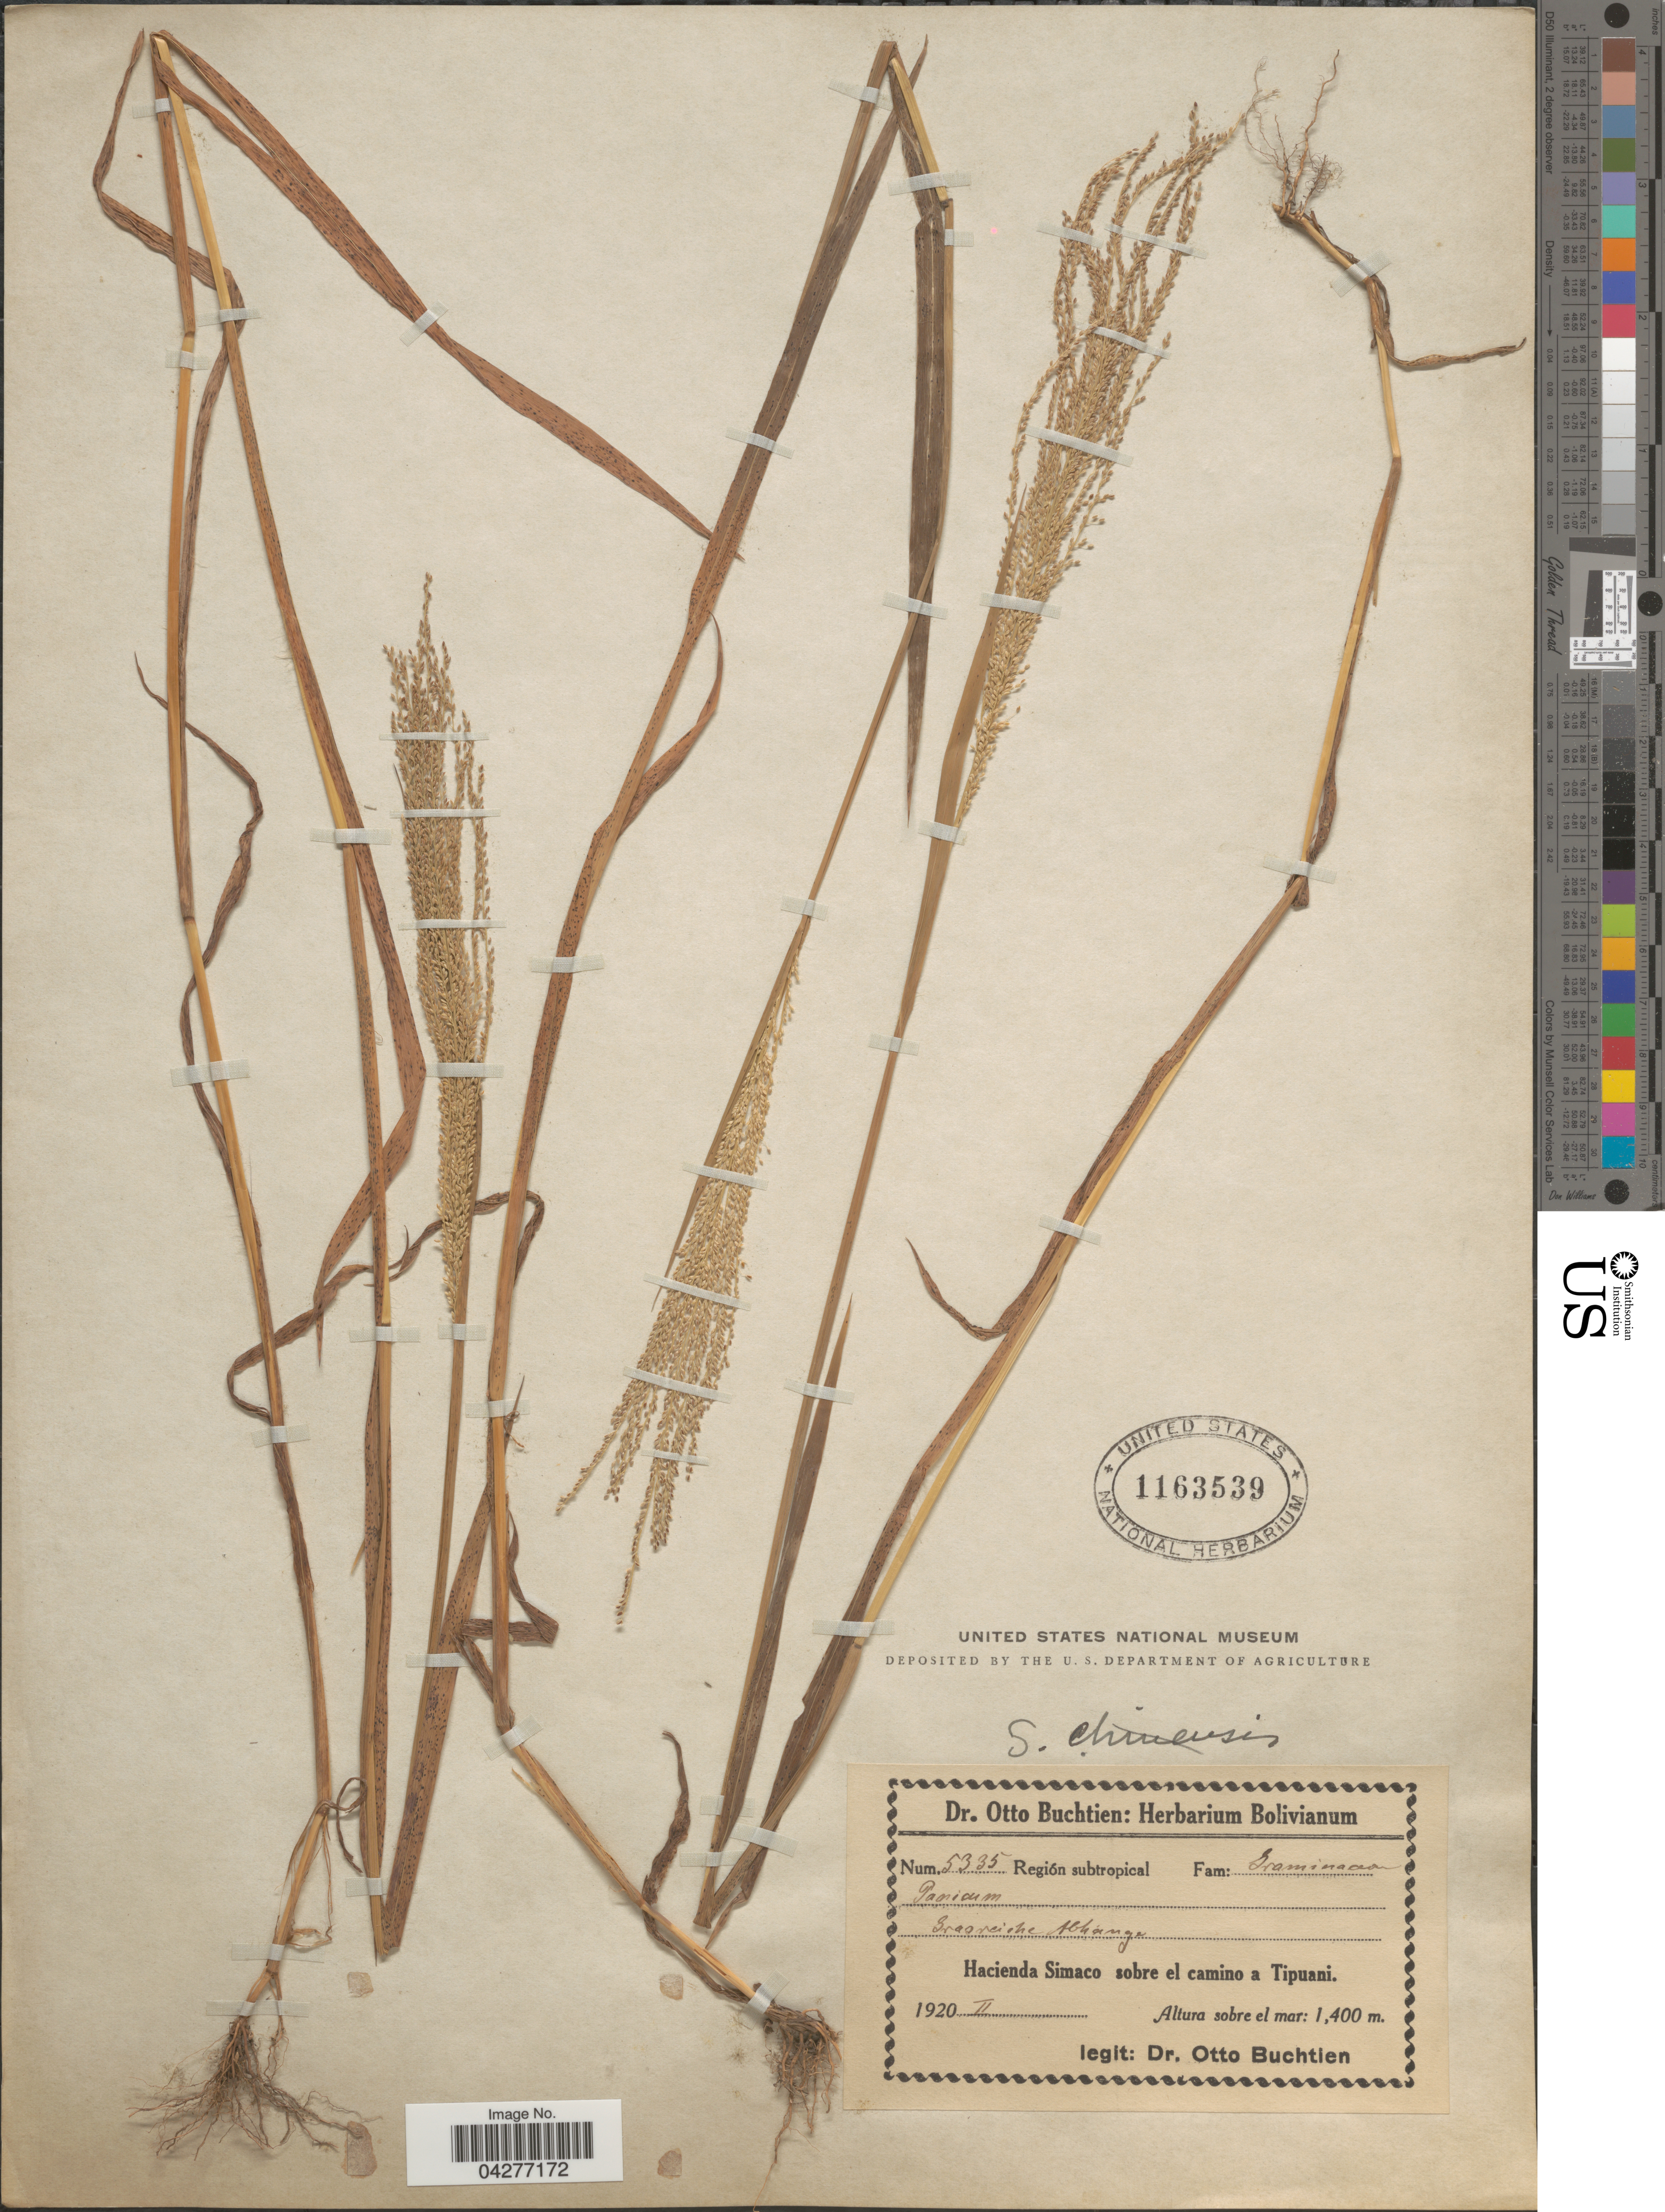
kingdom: Plantae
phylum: Tracheophyta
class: Liliopsida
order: Poales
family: Poaceae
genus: Digitaria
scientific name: Digitaria lehmanniana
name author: Henr.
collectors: O. Buchtien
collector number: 5335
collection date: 1920-02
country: Bolivia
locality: Región subtropical. Hacienda Simaco sobre el camino a Tipuani.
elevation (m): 1400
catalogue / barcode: US 1163539